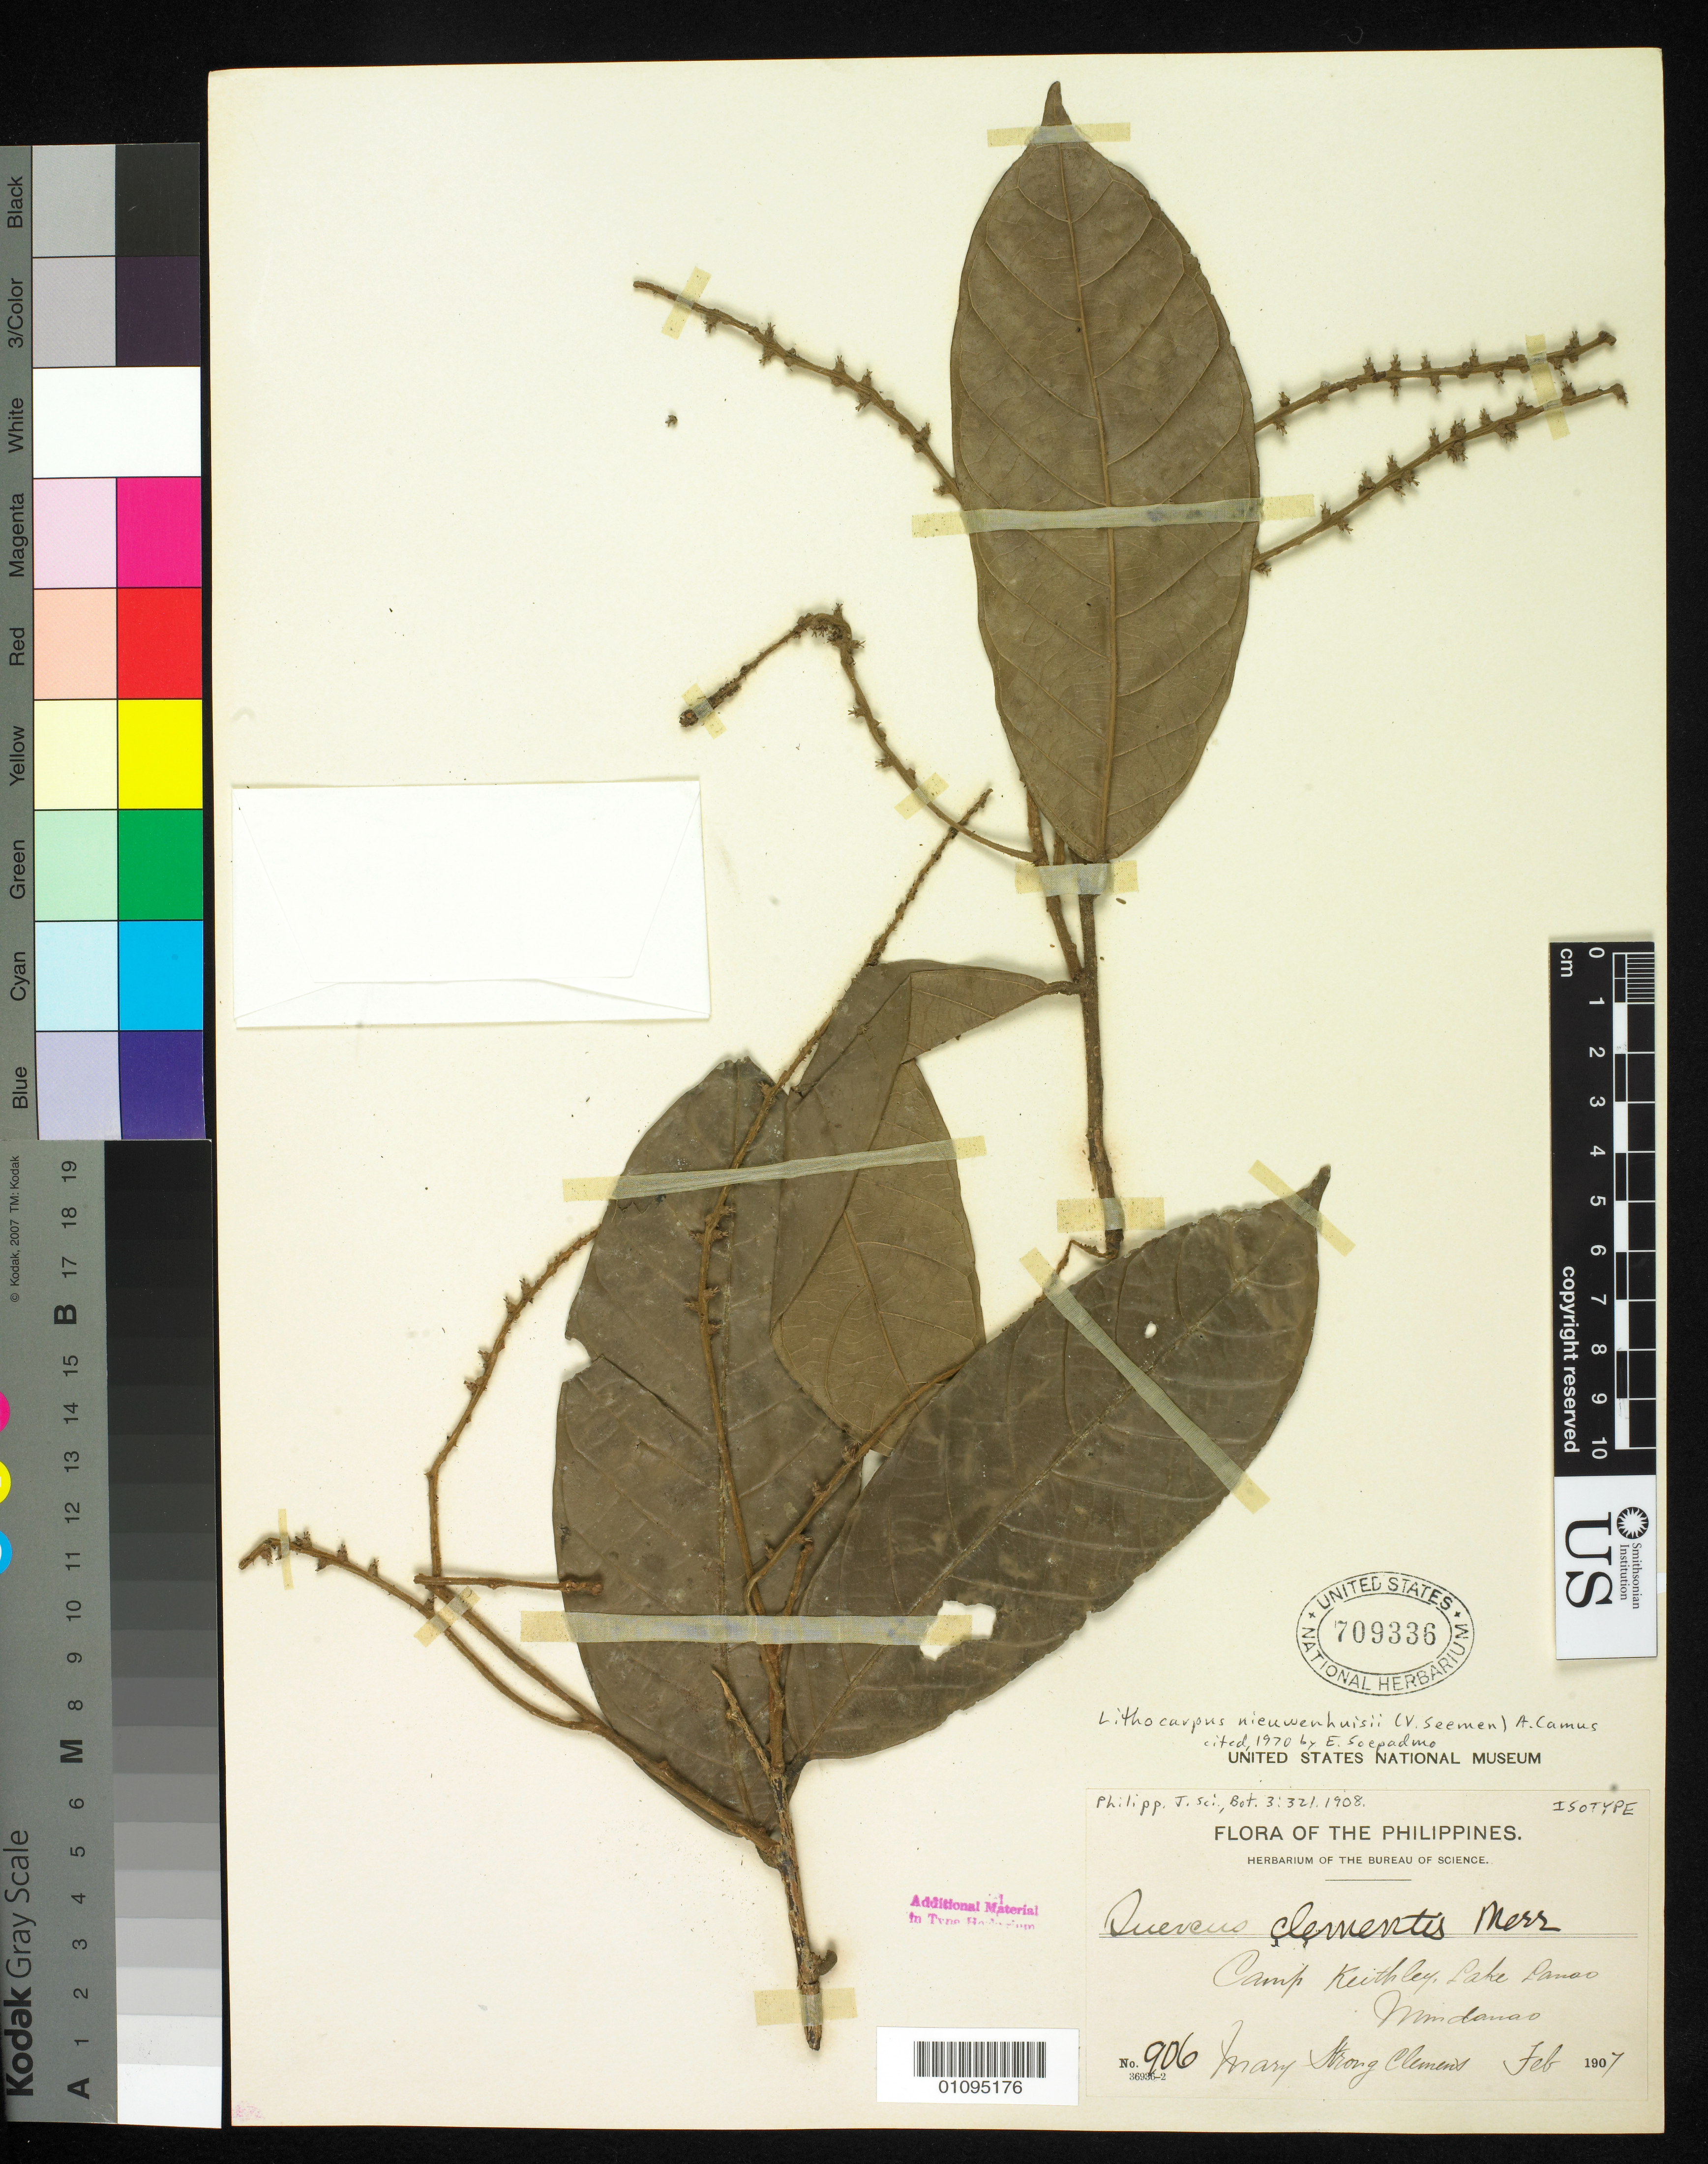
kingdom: Plantae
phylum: Tracheophyta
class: Magnoliopsida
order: Fagales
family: Fagaceae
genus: Quercus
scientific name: Quercus clementis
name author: Merr.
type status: Isosyntype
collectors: M. S. Clemens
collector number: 906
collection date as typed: Feb 1907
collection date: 1907-02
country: Philippines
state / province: Muslim Mindanao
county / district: Lanao del Sur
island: Mindanao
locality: Camp Keithley, Lake Lanao.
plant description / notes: Annotated as "isotype" but protologue cites several collections.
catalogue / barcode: US 709336